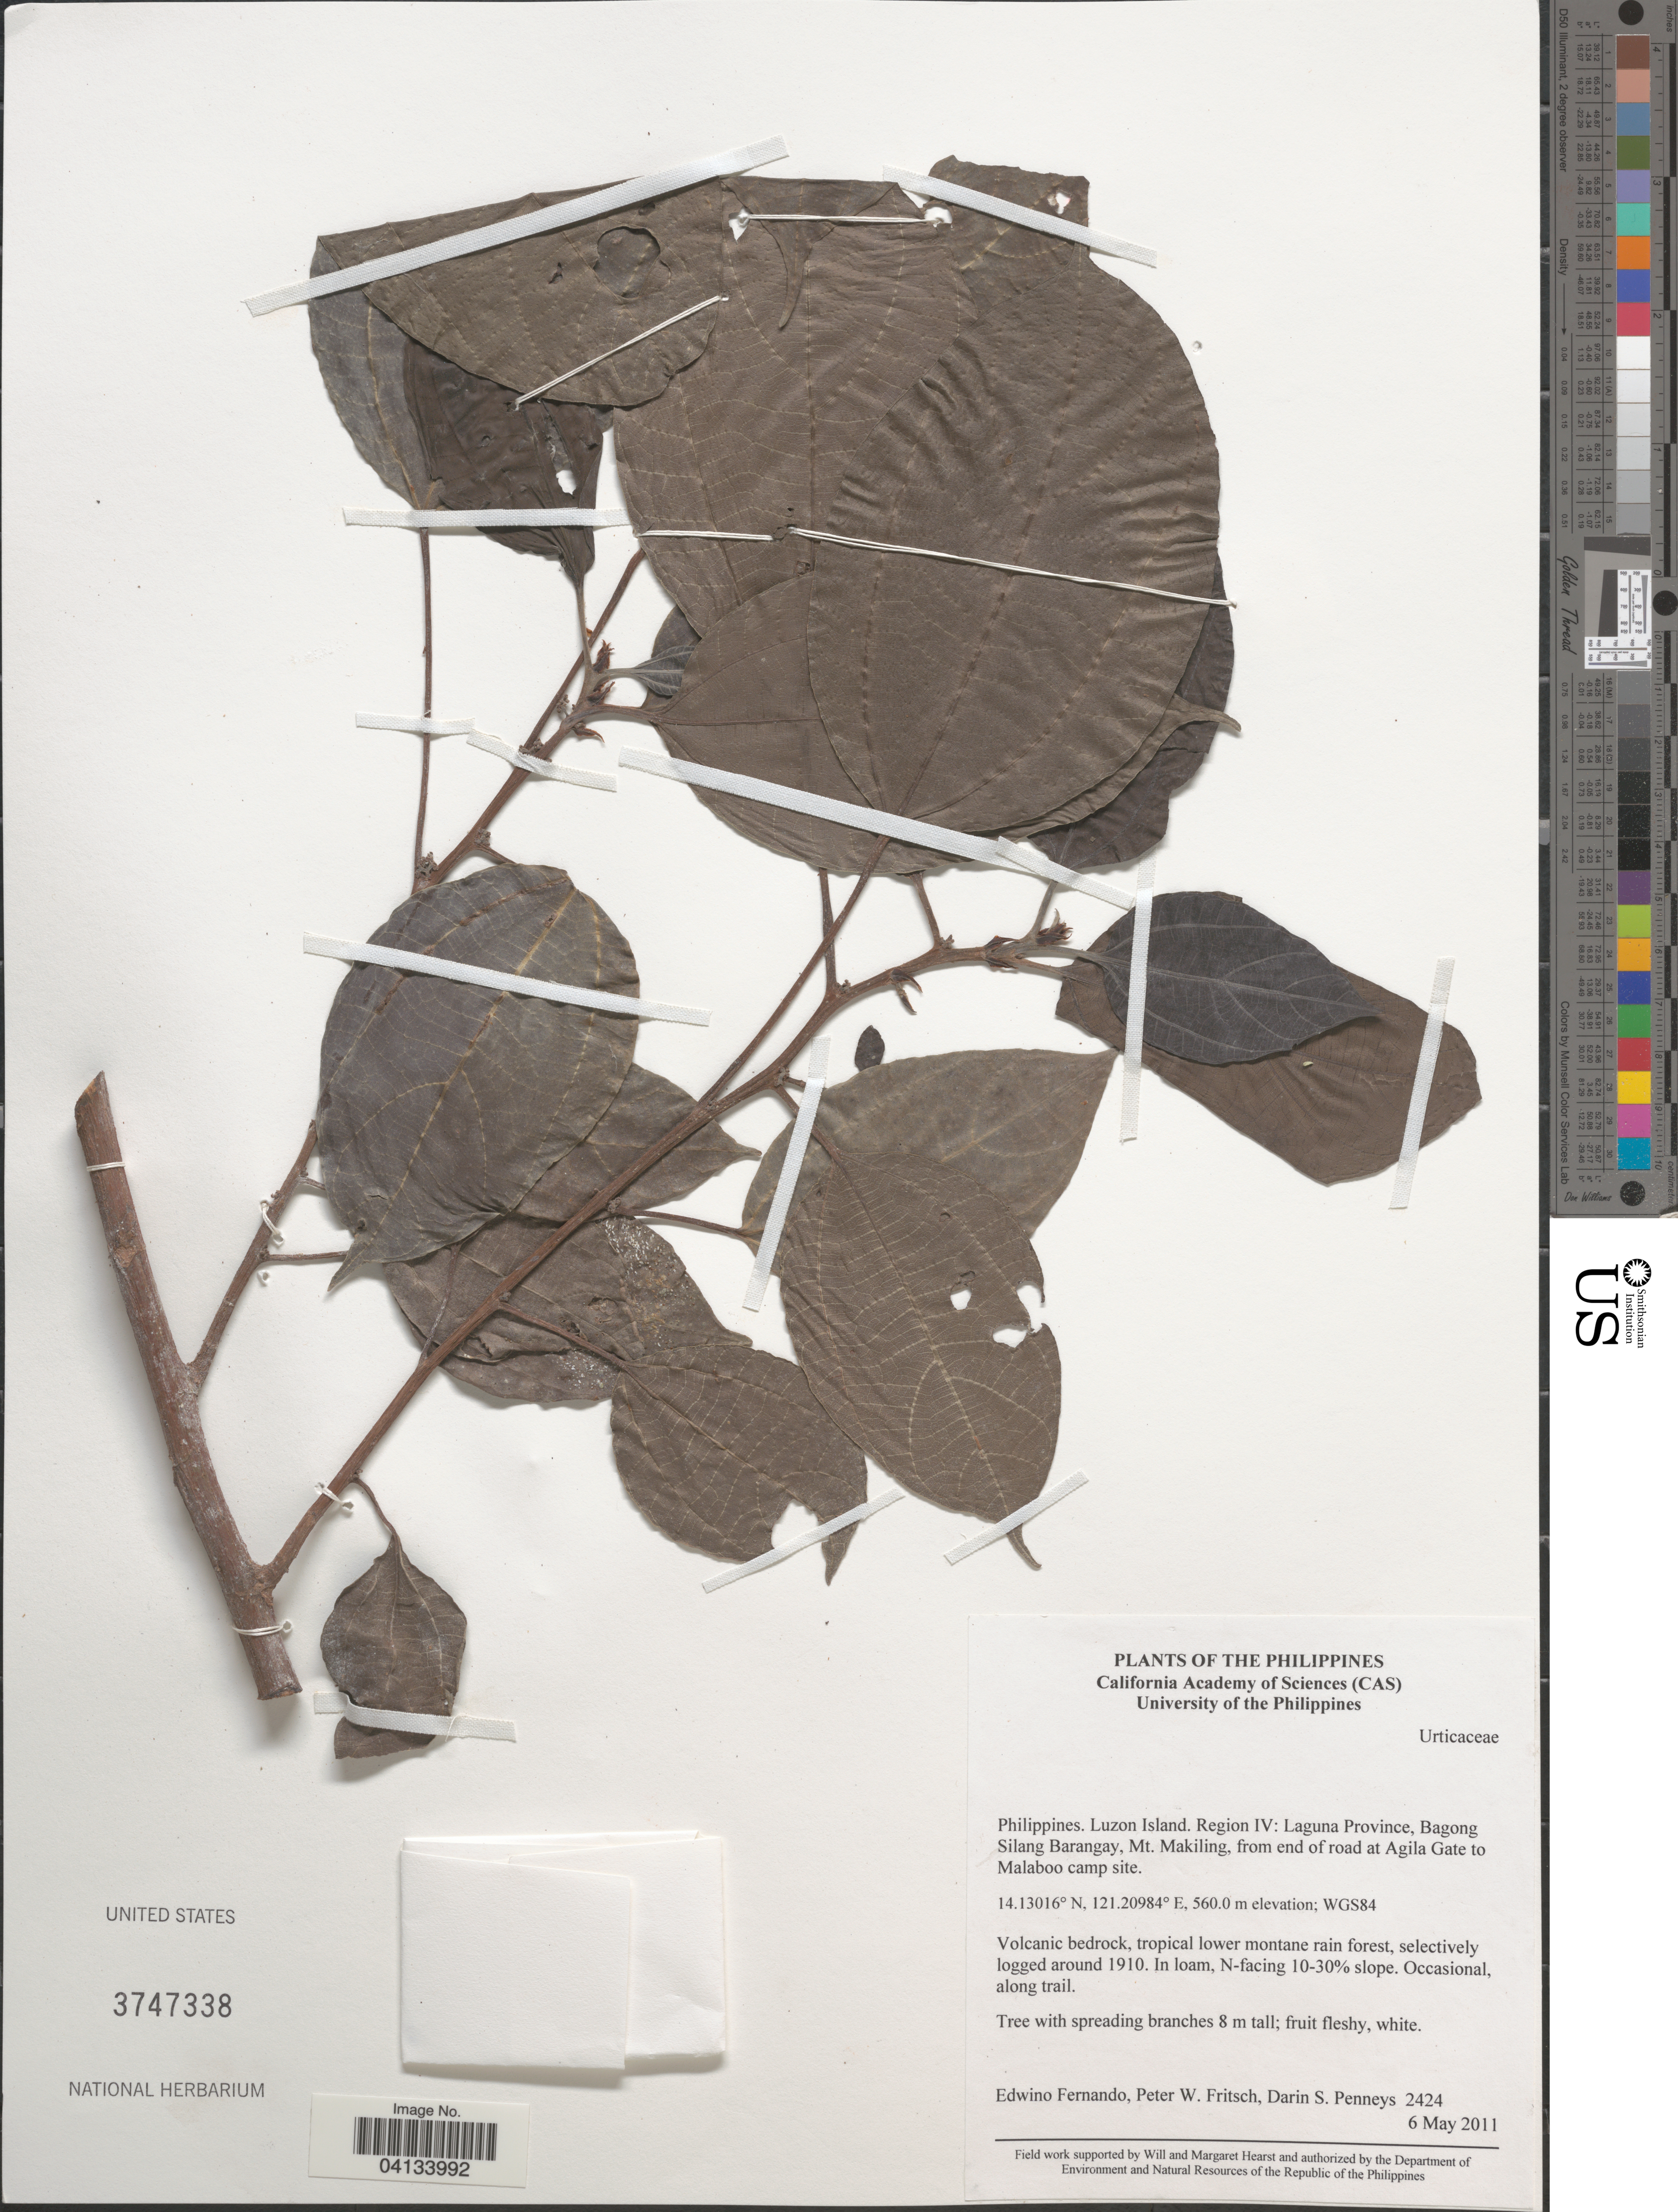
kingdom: Plantae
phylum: Tracheophyta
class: Magnoliopsida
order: Rosales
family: Urticaceae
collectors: E. S. Fernando, P. W. Fritsch & D. S. Penneys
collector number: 2424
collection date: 2011-05-06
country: Philippines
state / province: Calabarzon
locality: Luzon Island. Region IV: Laguna Province, Bagong Silang Barangay, Mt. Makiling, from end of road at Agila Gate to Malaboo camp site. WGS84. N-facing 10-30% slope.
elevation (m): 560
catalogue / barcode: US 3747338